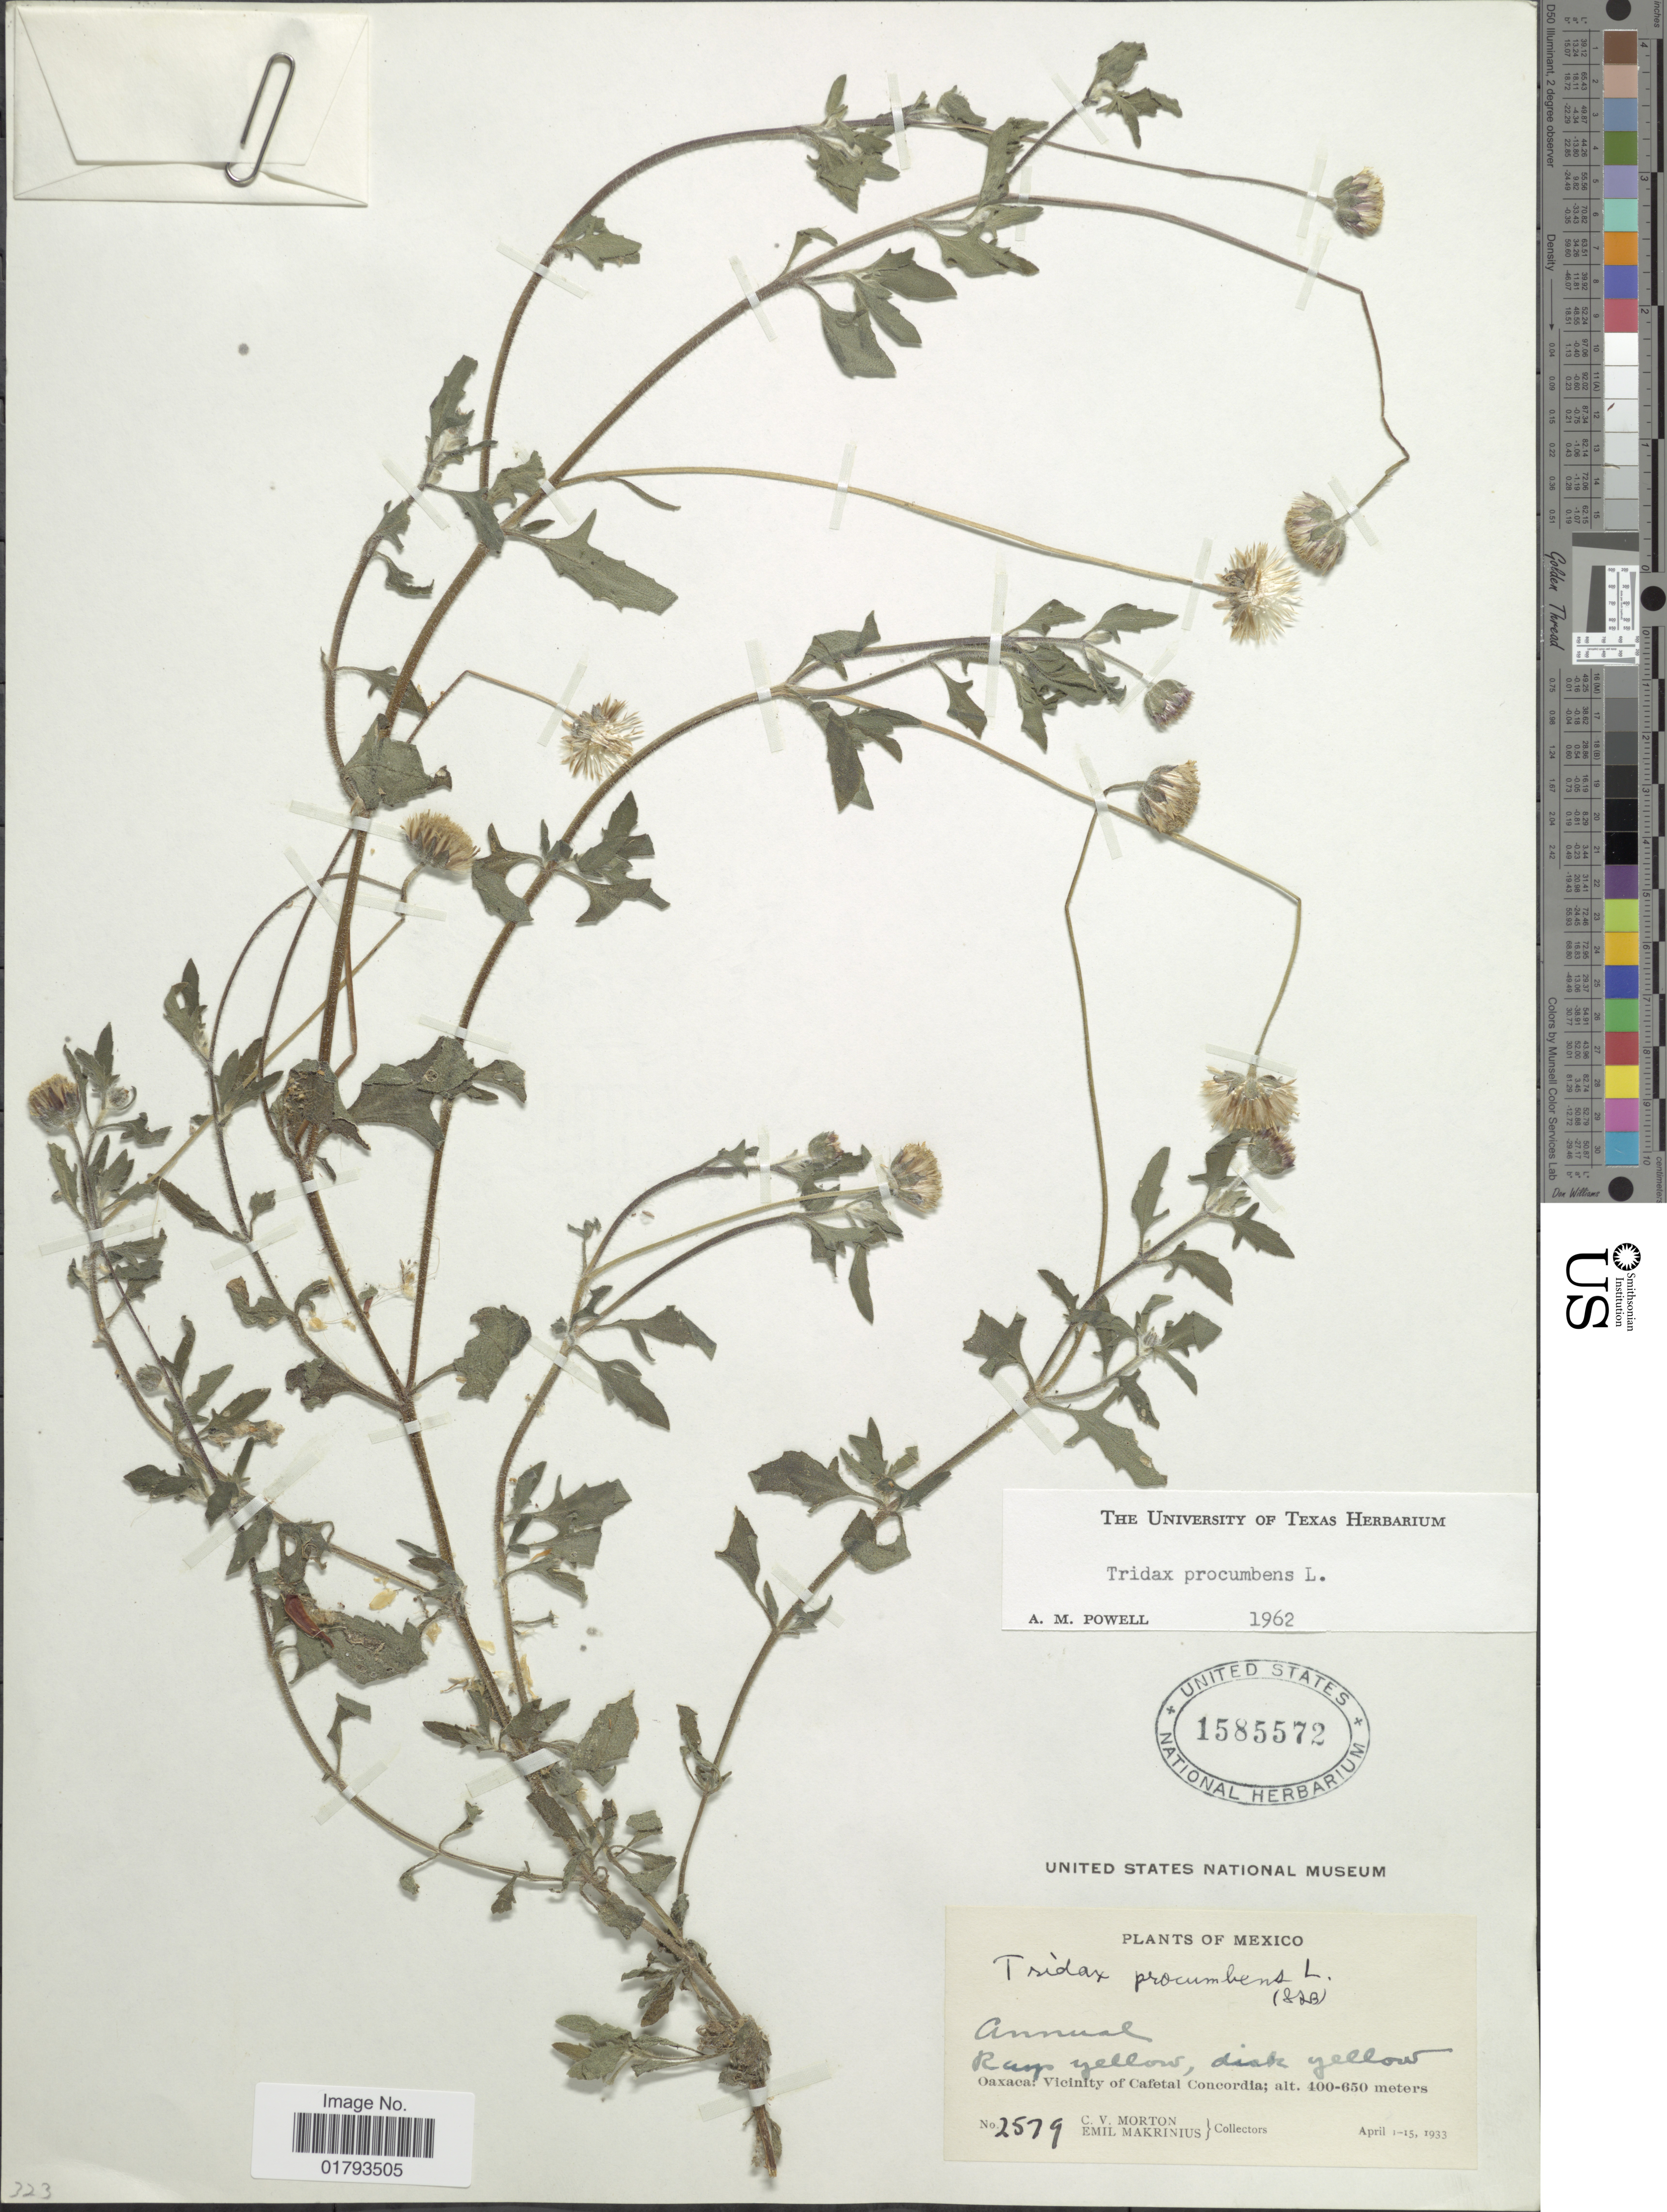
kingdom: Plantae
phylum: Tracheophyta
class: Magnoliopsida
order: Asterales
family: Asteraceae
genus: Tridax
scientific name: Tridax procumbens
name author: L.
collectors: C. V. Morton & E. Makrinius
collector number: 2579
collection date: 1933-04-01/1933-04-15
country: Mexico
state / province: Oaxaca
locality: Oaxaca: Vicinity of Cafetal Concordia.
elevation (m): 400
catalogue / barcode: US 1585572